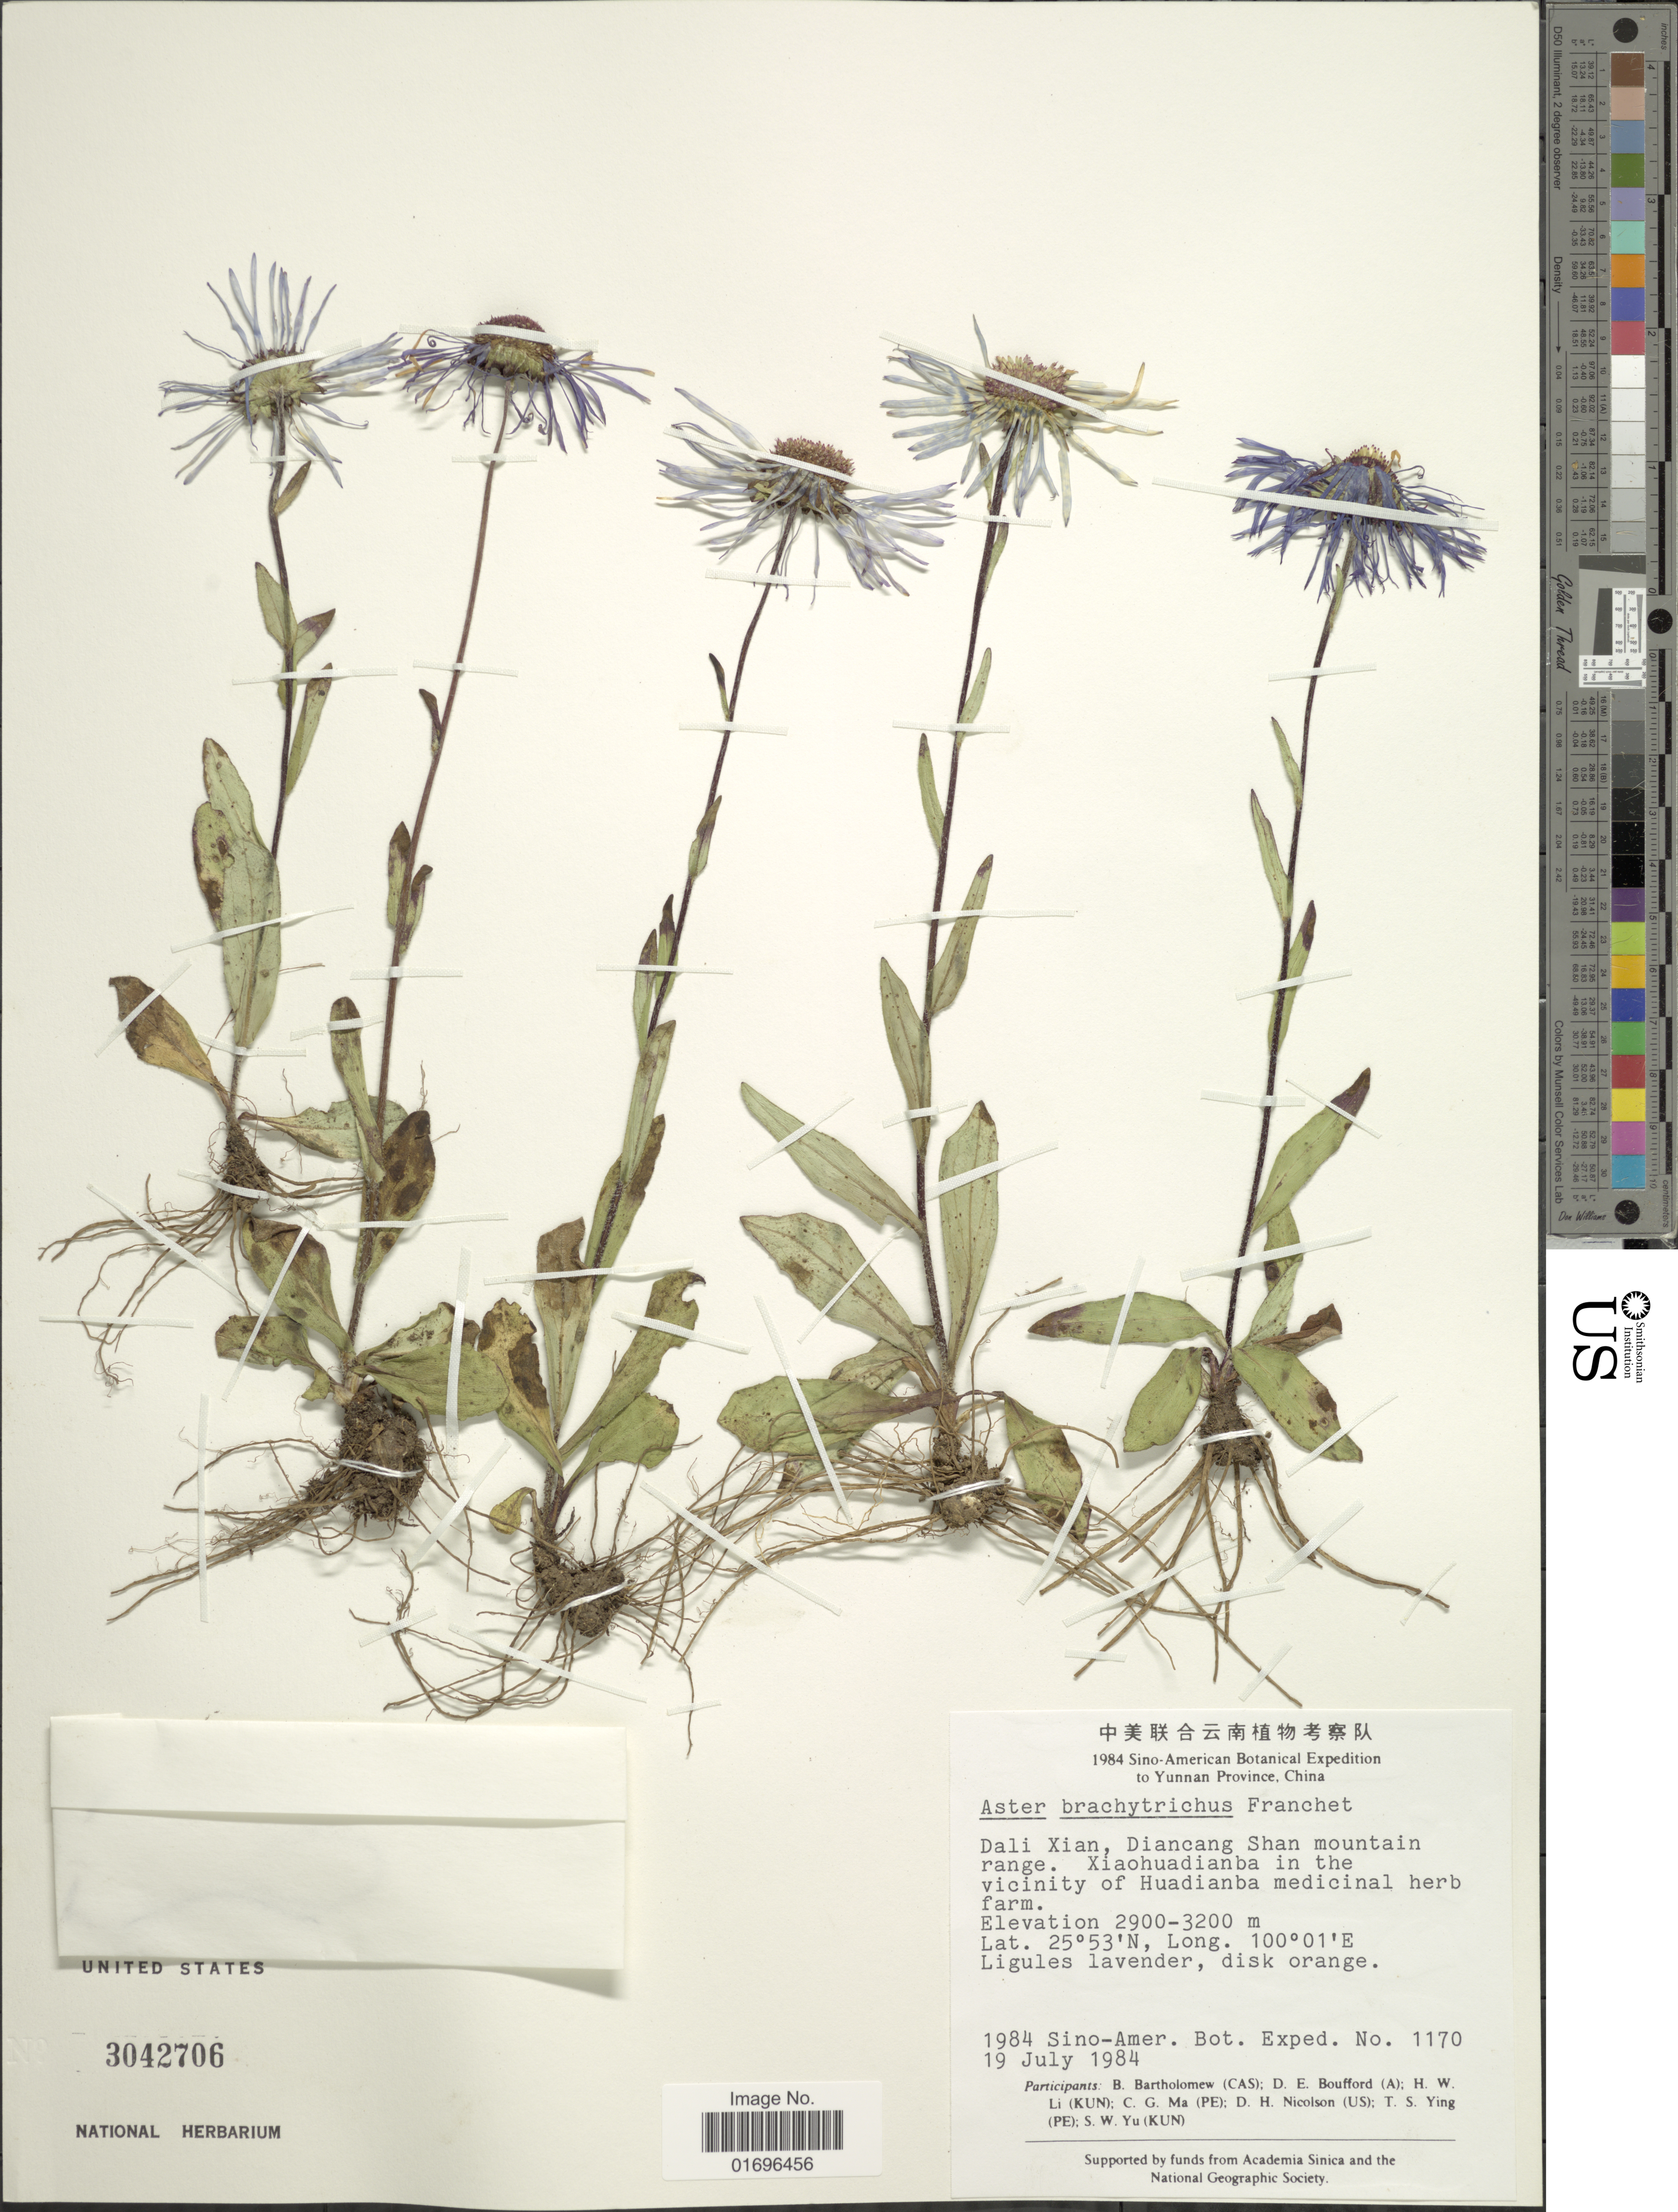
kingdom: Plantae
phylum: Tracheophyta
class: Magnoliopsida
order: Asterales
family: Asteraceae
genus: Aster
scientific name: Aster brachytrichus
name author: Franch.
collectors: Sino-Amer. Bot. Exped. 1984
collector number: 1170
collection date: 1984-07-19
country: China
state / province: Yunnan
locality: Yunnan Province, China. Dali Xian, Diancang Shan mountain range. Xiaohuadianba in the vicinity of Huadianba medicinal herb farm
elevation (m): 2900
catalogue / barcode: US 3042706